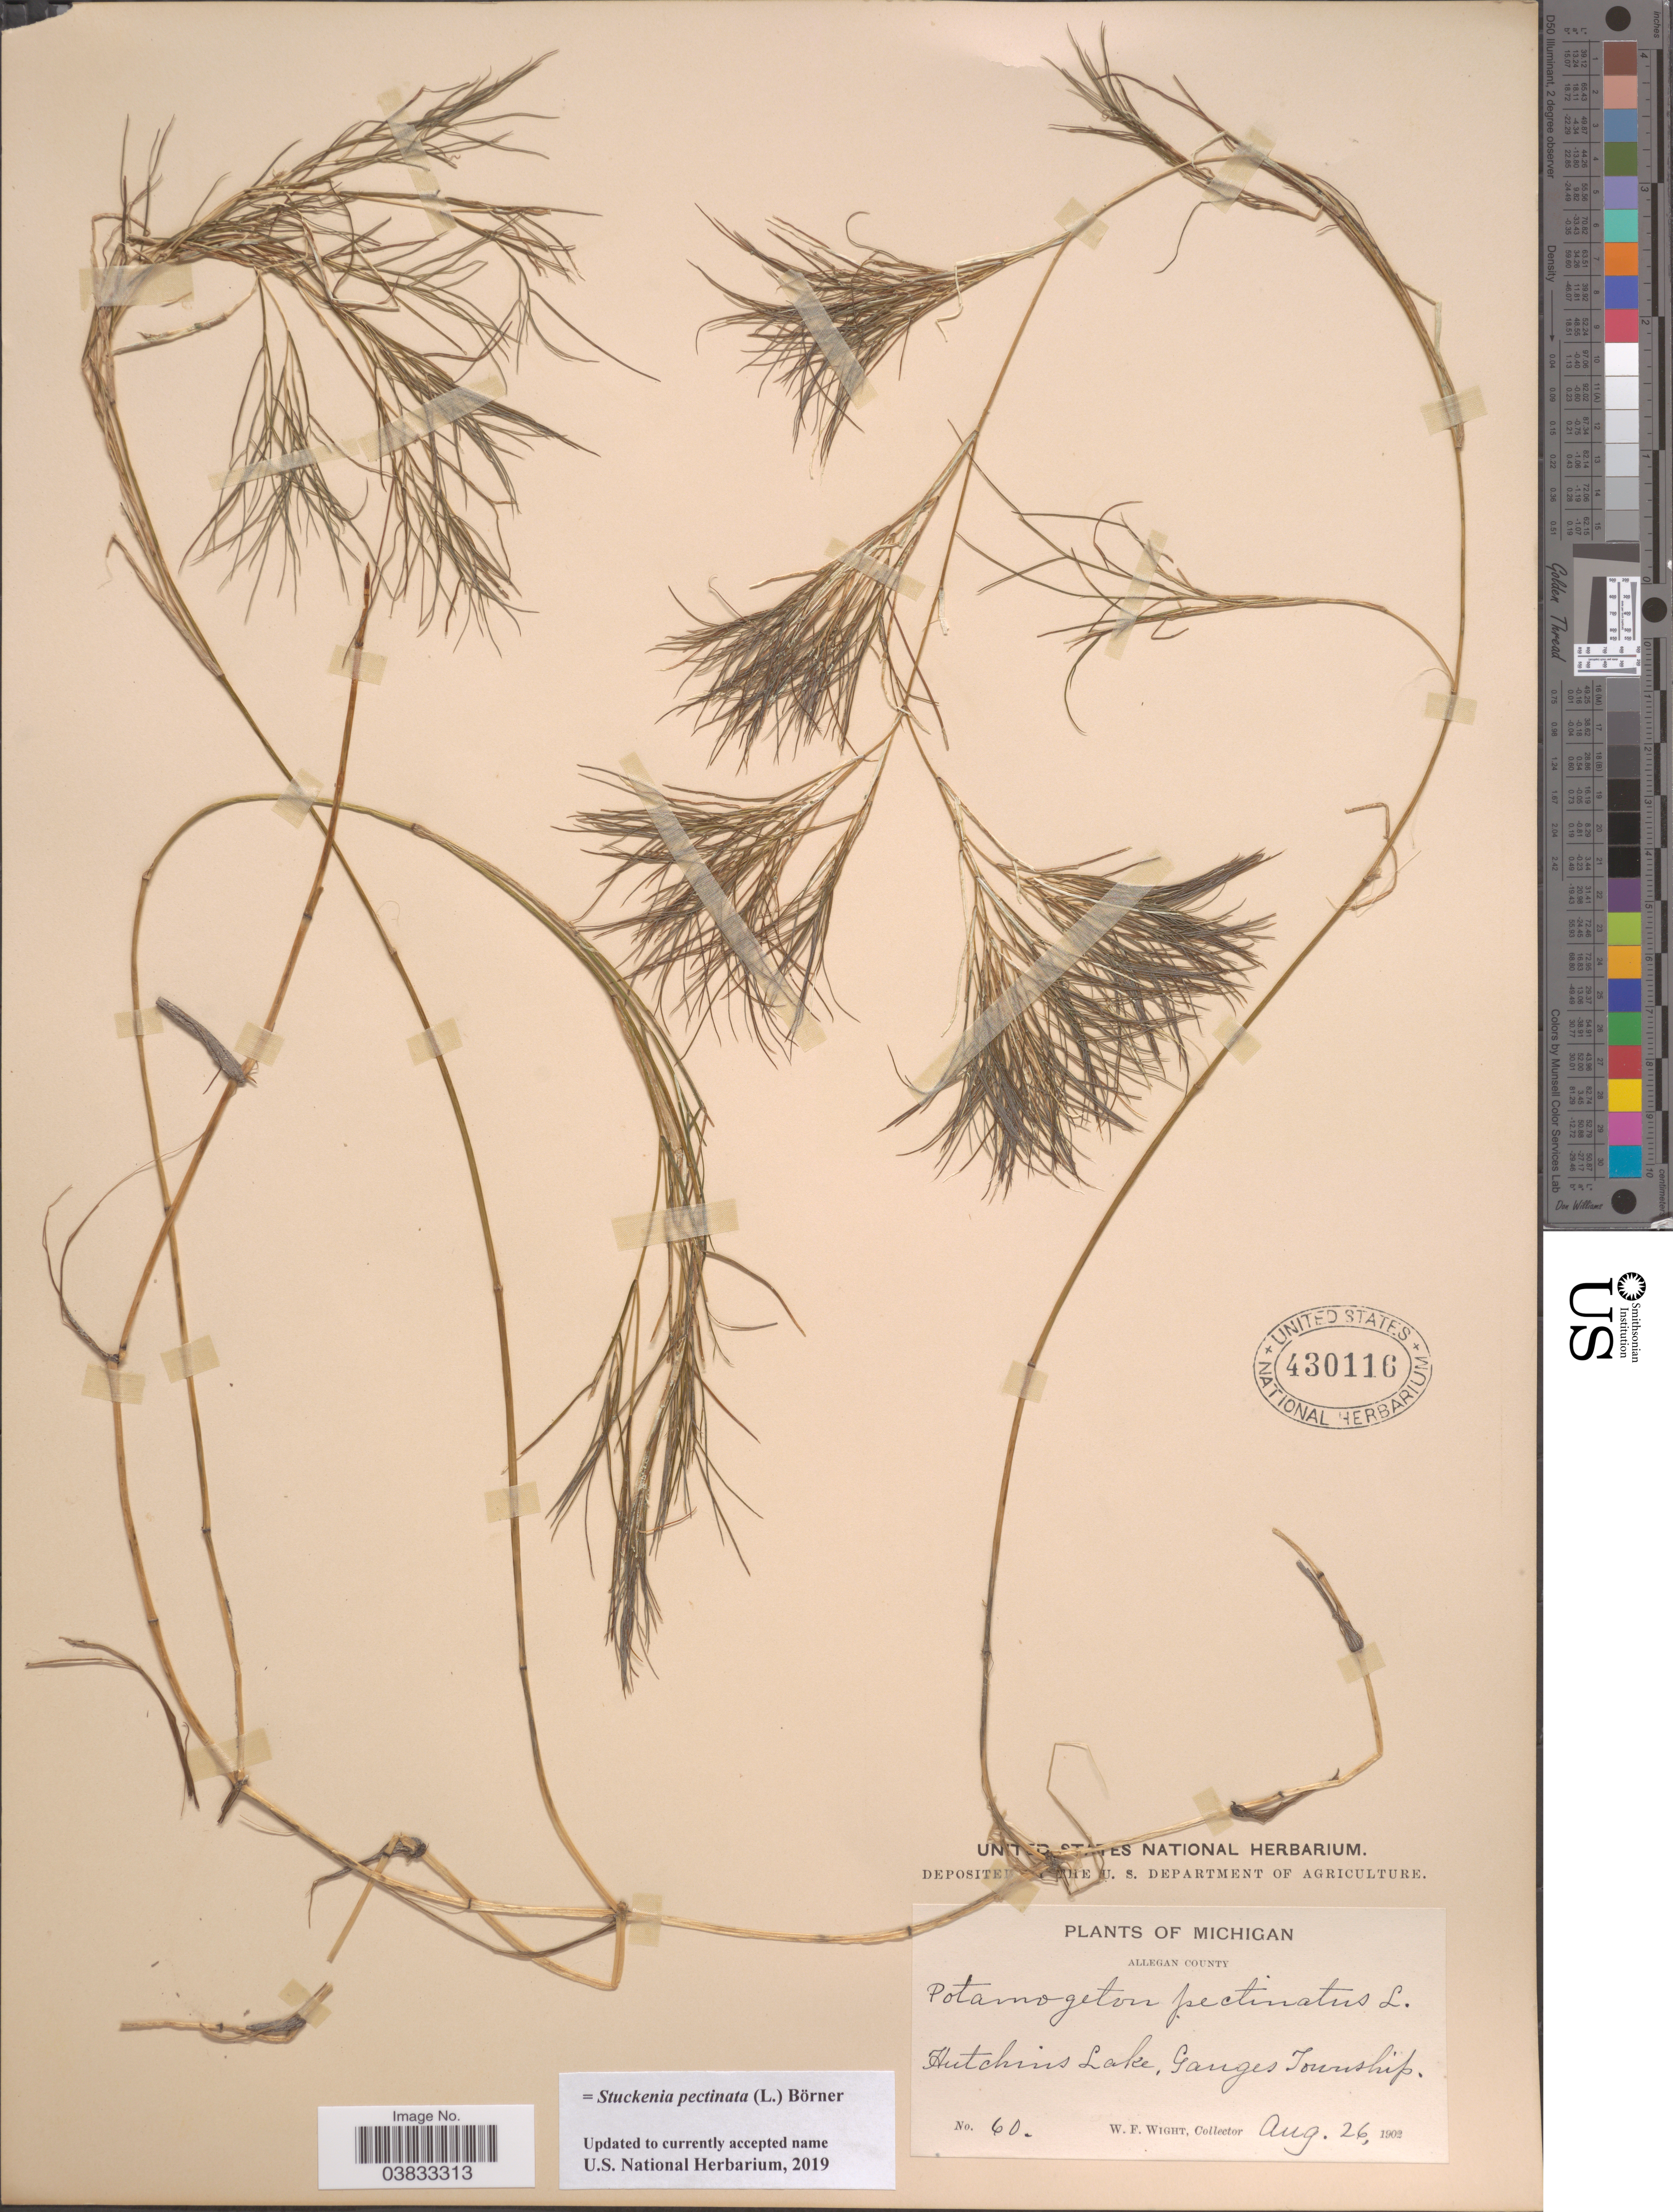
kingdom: Plantae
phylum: Tracheophyta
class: Liliopsida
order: Alismatales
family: Potamogetonaceae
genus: Stuckenia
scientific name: Stuckenia pectinata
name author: (L.) Börner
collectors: W. Wight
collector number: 60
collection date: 1902-08-26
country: United States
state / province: Michigan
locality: Allegan County. Hutchins Lake, Ganges Township.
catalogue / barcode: US 430116